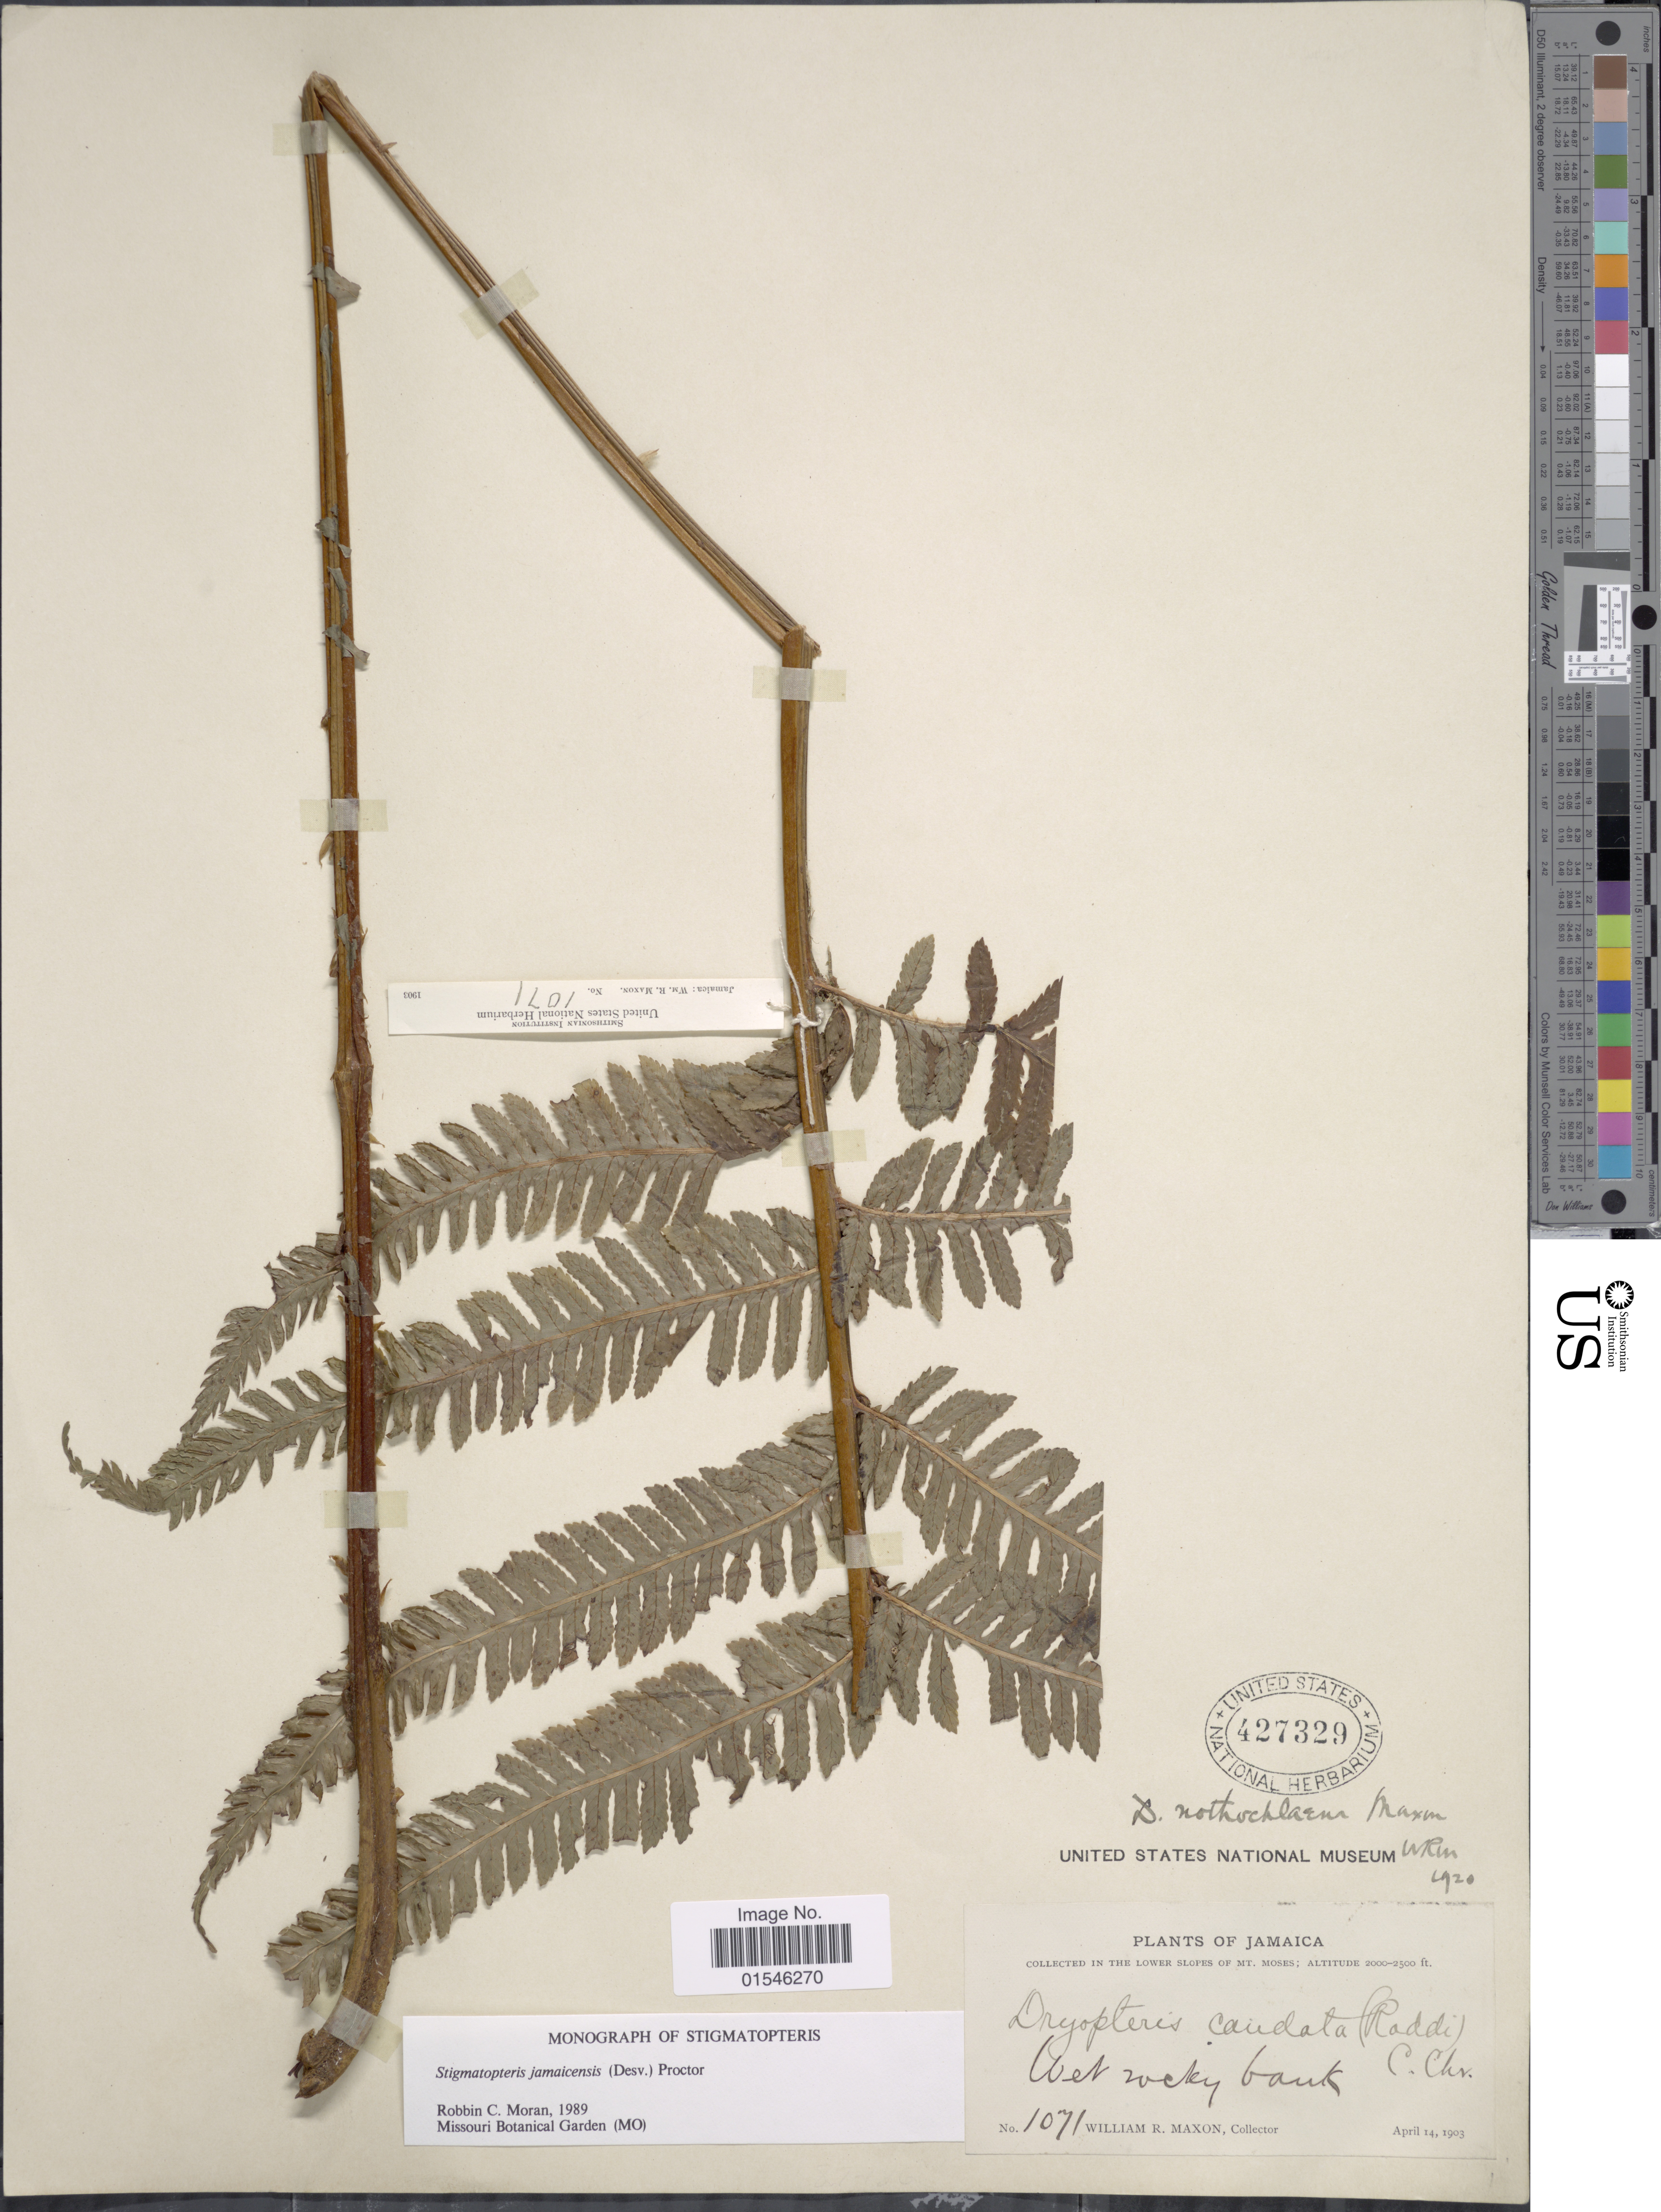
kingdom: Plantae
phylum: Tracheophyta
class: Polypodiopsida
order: Polypodiales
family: Dryopteridaceae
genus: Stigmatopteris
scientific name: Stigmatopteris jamaicensis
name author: (Desv.) Proctor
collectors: W. R. Maxon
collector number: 1071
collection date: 1903-04-14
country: Jamaica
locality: In the lower slopes of Mt Moses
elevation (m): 610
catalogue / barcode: US 427329